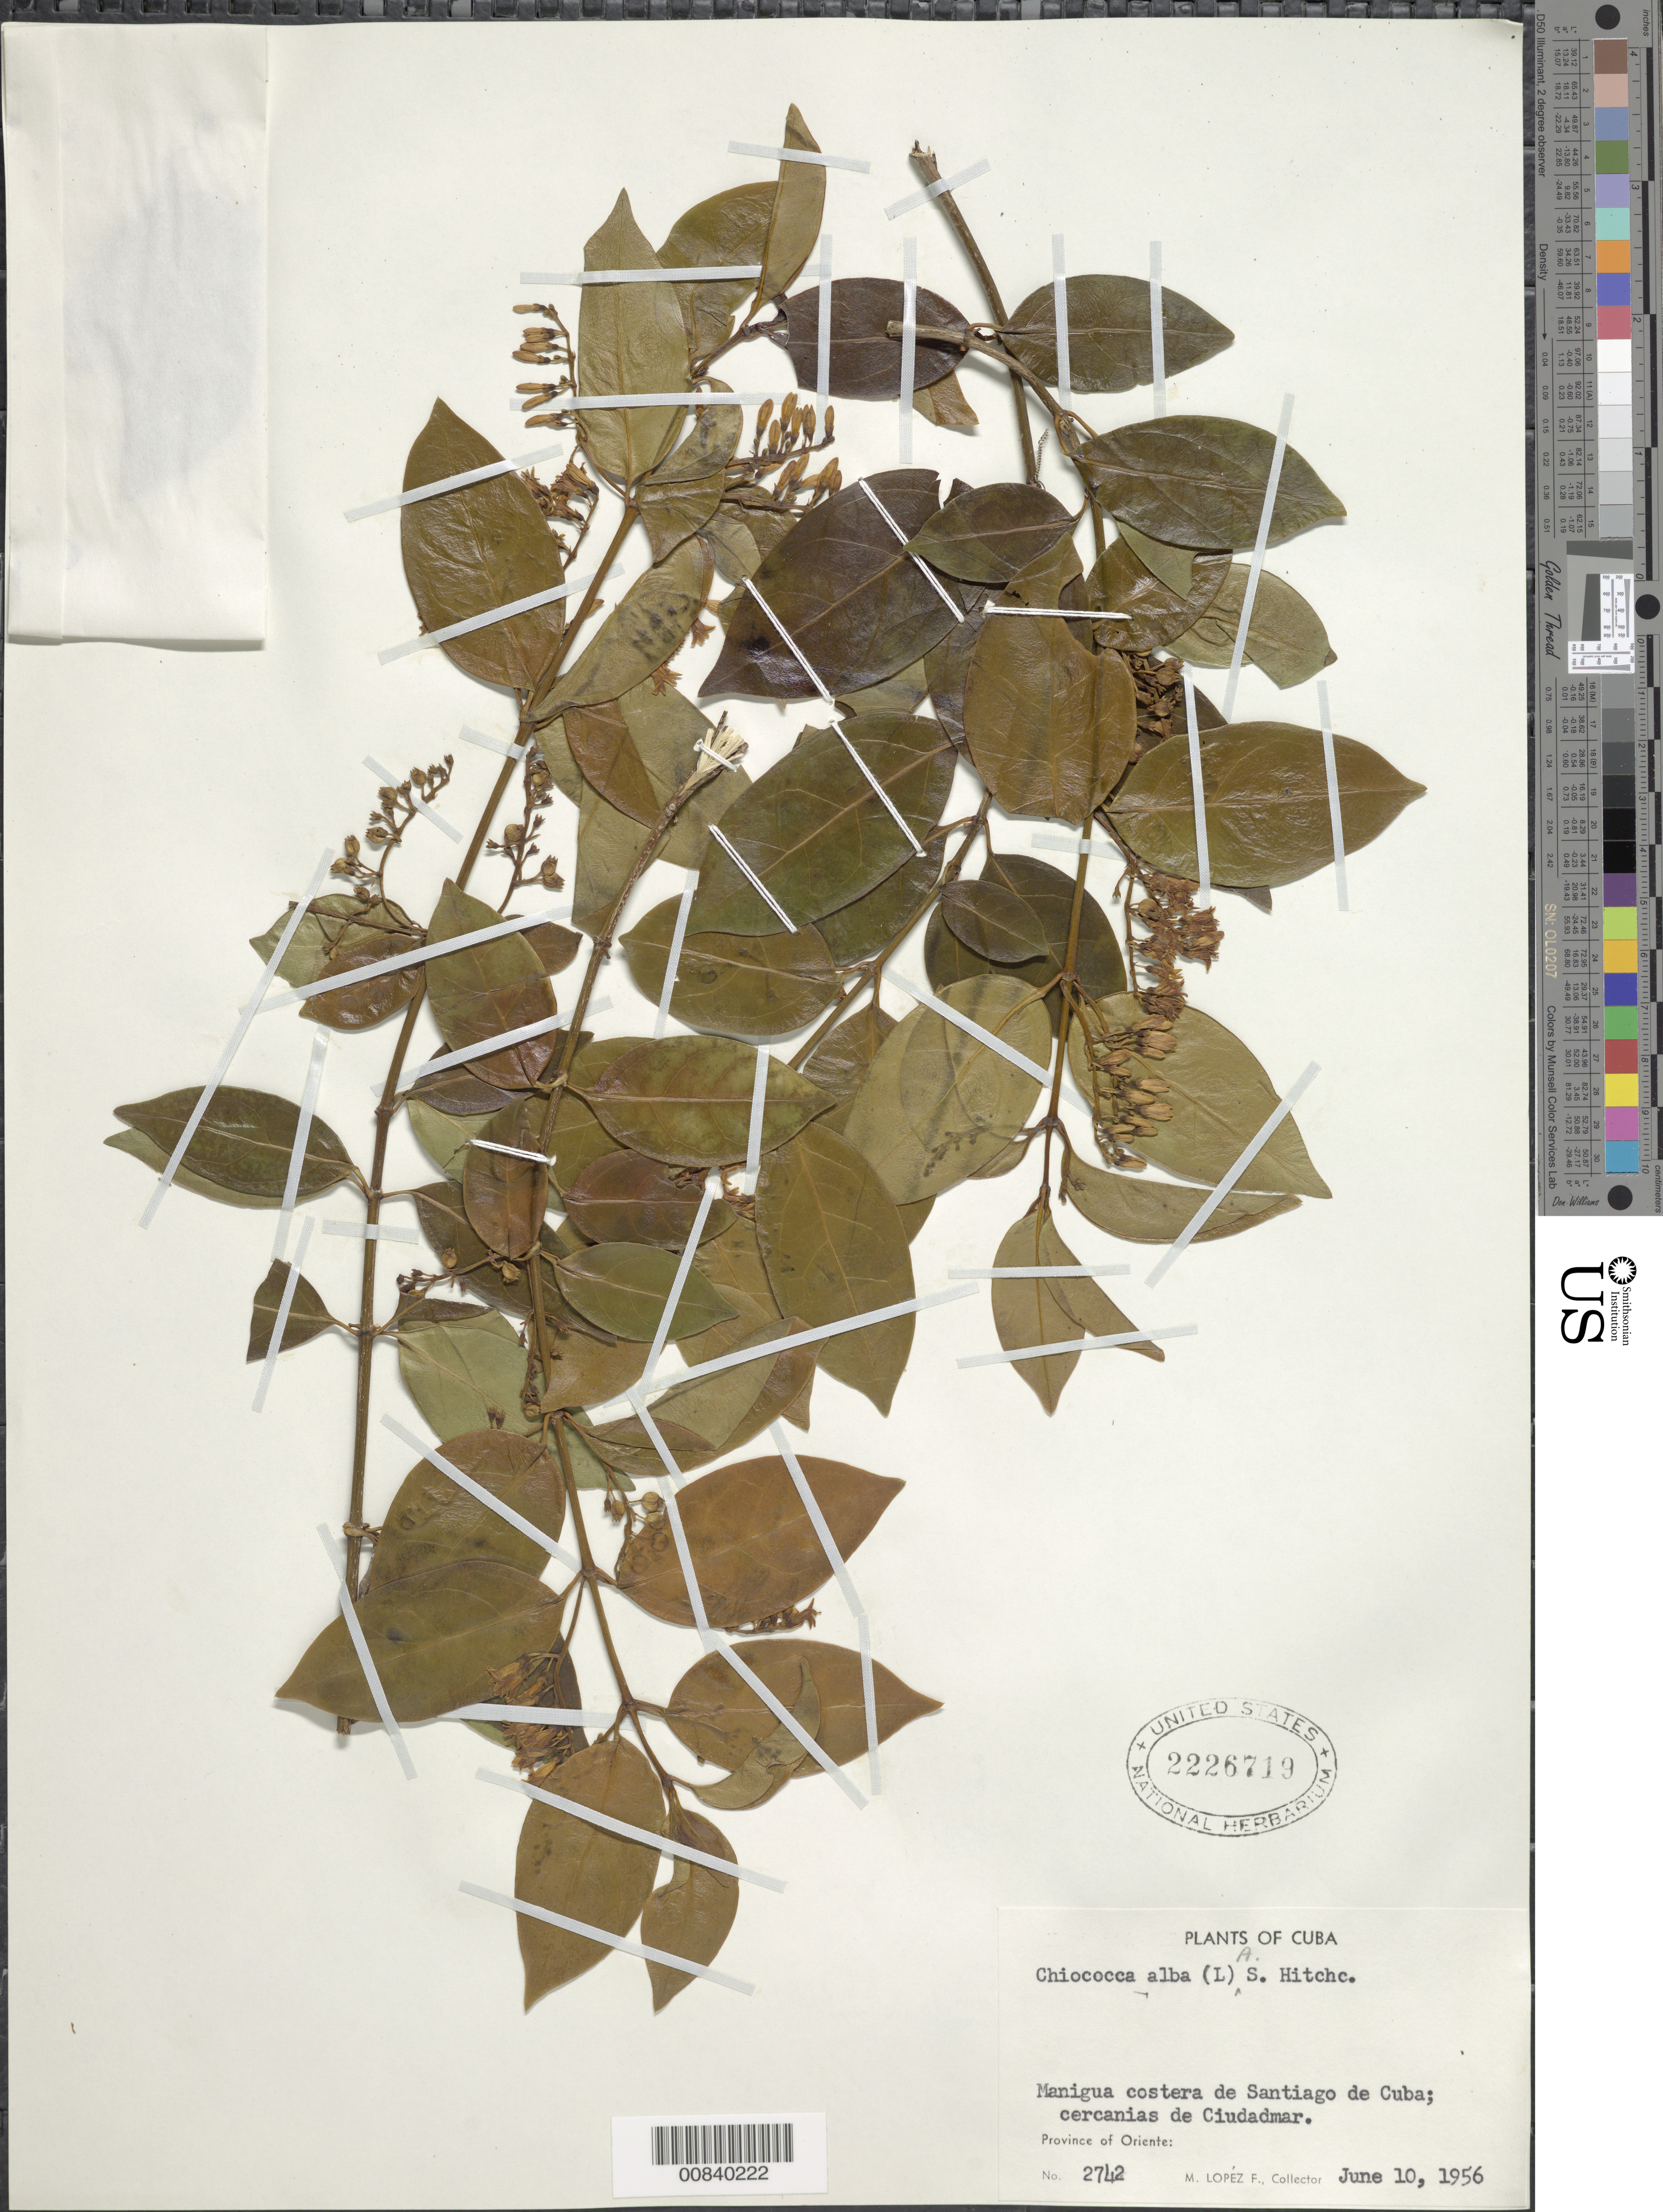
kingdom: Plantae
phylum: Tracheophyta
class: Magnoliopsida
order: Gentianales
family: Rubiaceae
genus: Chiococca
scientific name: Chiococca alba subsp. alba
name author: (L.) Hitchc.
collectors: M. López Figueiras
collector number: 2742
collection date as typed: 10 Jun 1956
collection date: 1956-06-10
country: Cuba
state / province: Oriente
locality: Manigua costera de Santiago; cercanias de Ciudadmar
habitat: Cercanias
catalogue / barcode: US 2226719